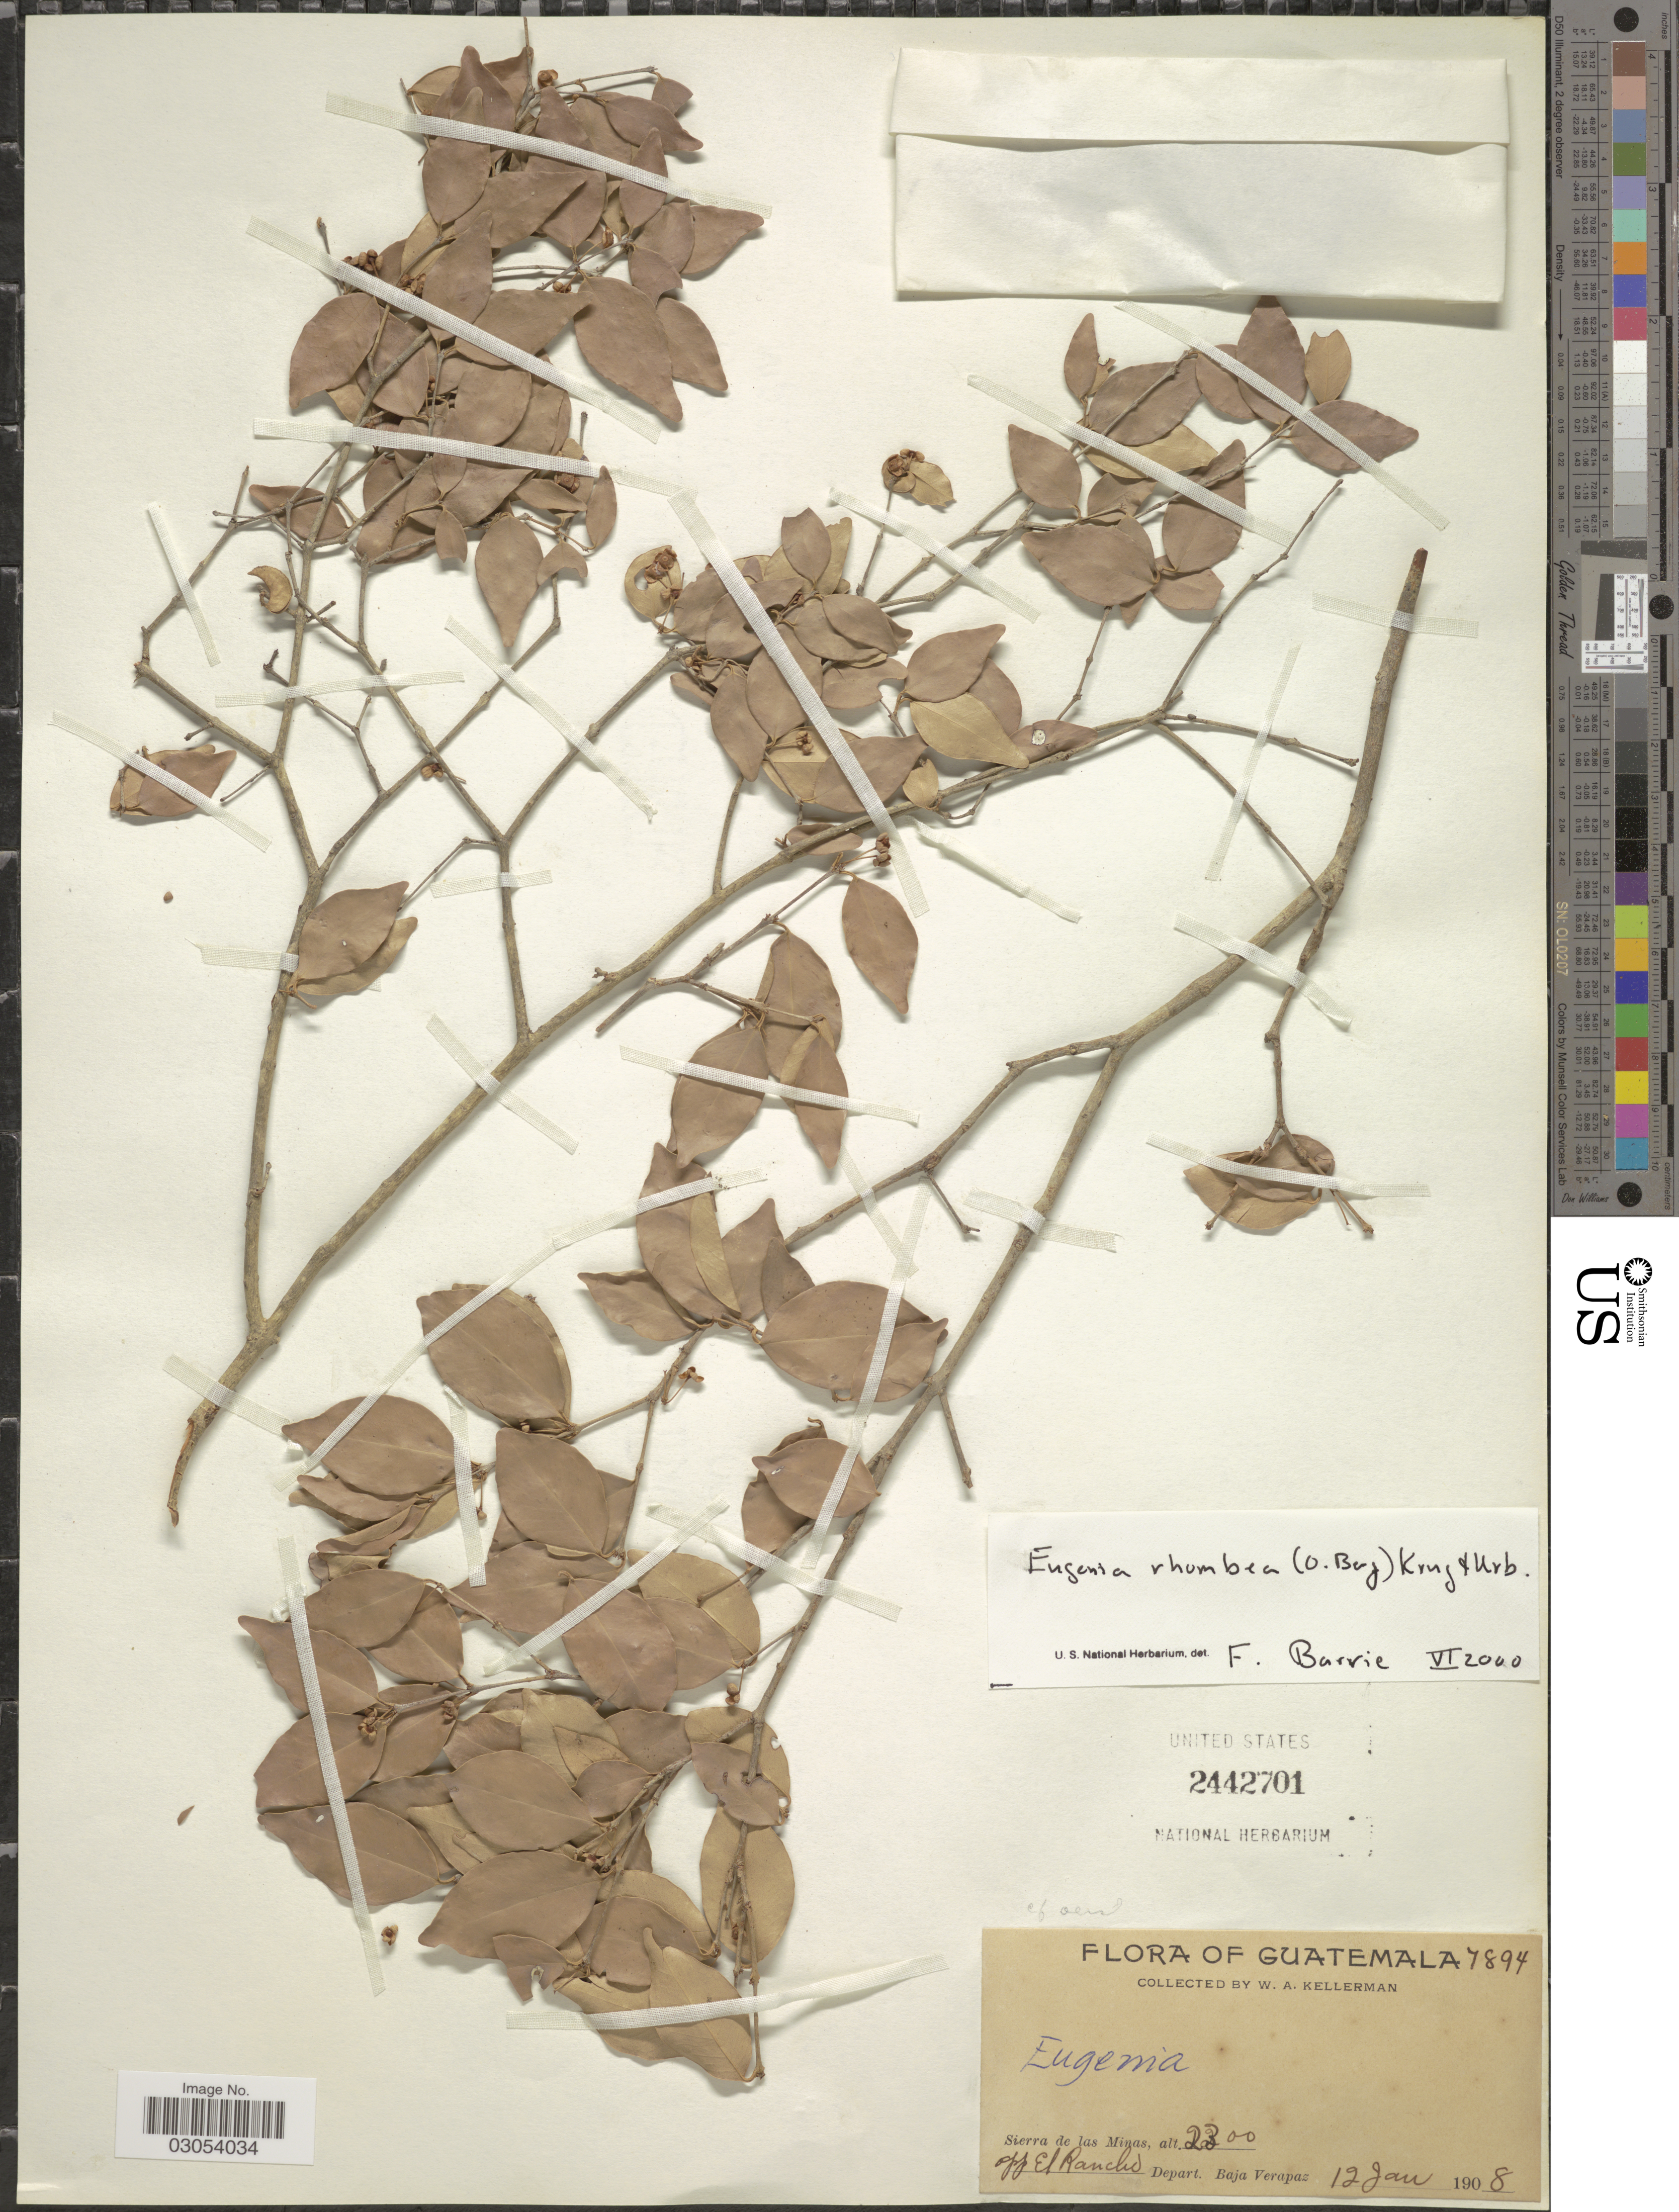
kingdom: Plantae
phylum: Tracheophyta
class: Magnoliopsida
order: Myrtales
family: Myrtaceae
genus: Eugenia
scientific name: Eugenia rhombea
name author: (O. Berg) Krug & Urb.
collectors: W. Kellerman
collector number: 7894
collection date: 1908-01-12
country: Guatemala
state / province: Baja Verapaz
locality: Sierra de las Minas. Opp El Rancho. Depart. Baja Verapaz.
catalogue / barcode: US 2442701